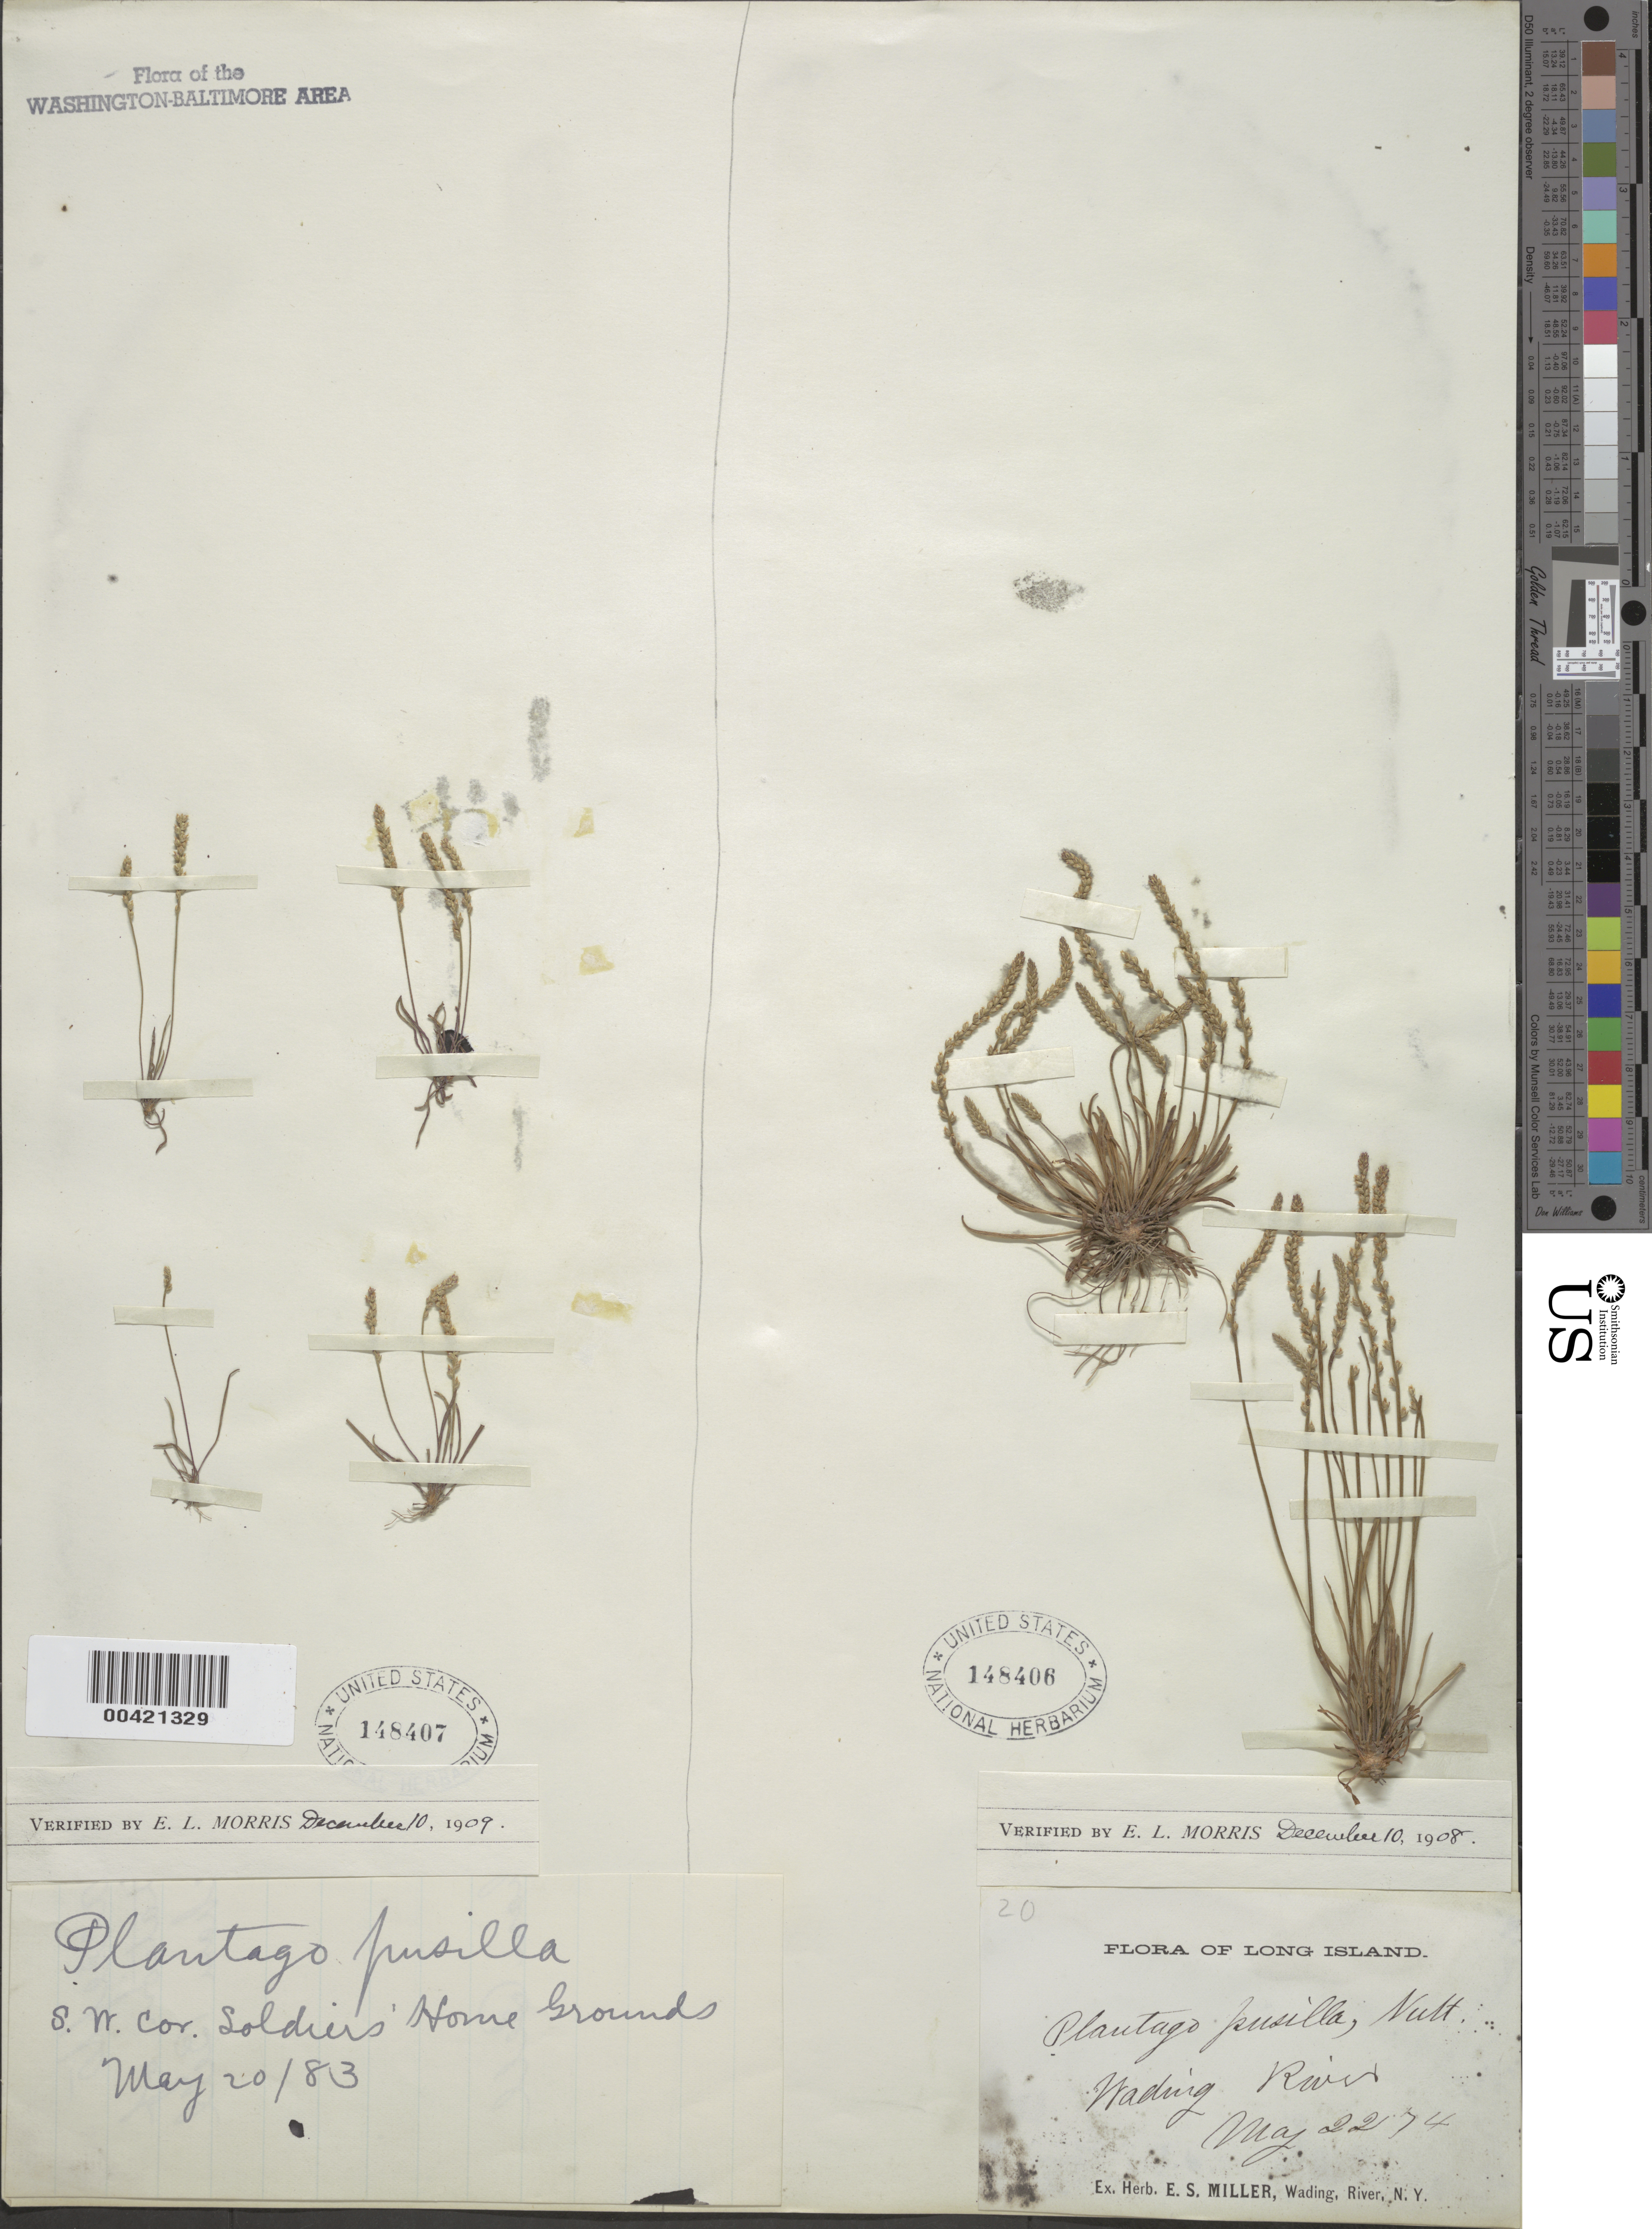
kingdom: Plantae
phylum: Tracheophyta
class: Magnoliopsida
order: Lamiales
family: Plantaginaceae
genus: Plantago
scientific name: Plantago pusilla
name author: Nutt.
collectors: L. F. Ward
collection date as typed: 20 May 1883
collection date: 1883-05-20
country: United States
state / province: District of Columbia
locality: Soldiers Home grounds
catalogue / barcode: US 148407